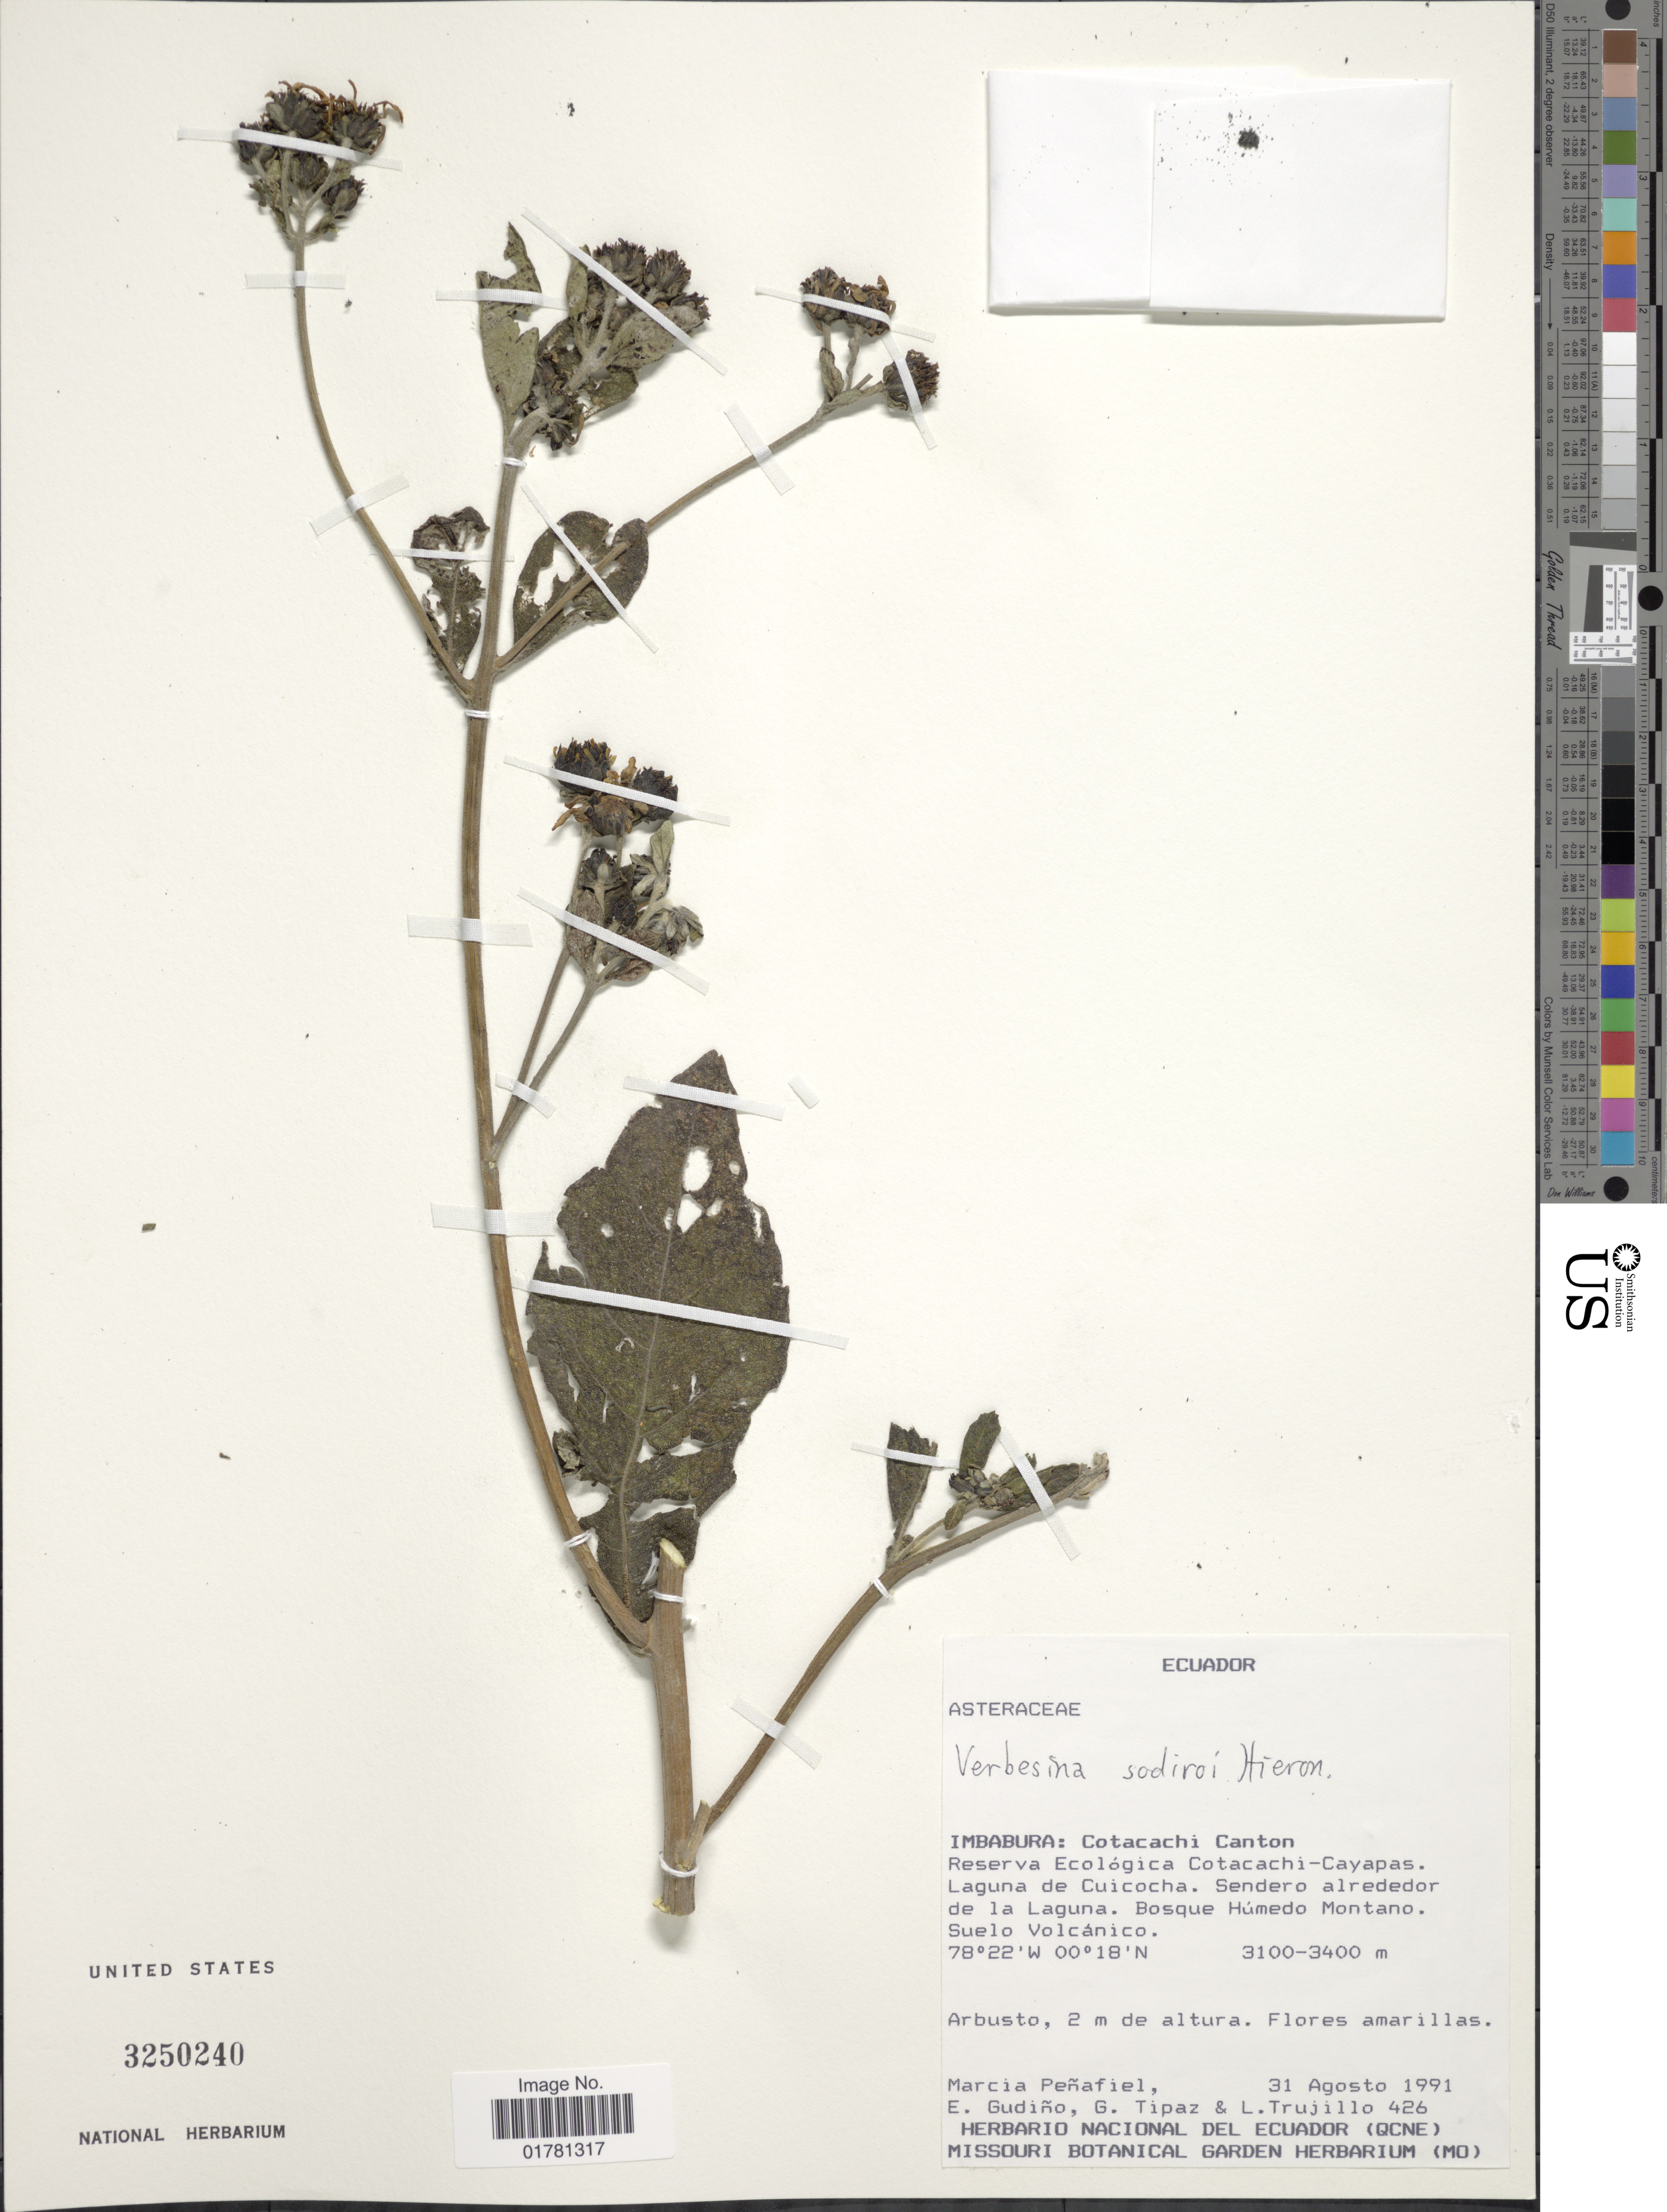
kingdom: Plantae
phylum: Tracheophyta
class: Magnoliopsida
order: Asterales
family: Asteraceae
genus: Verbesina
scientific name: Verbesina sodiroi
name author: Hieron.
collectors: M. Penafiel, E. Gudiño, G. Tipaz & L. Trujillo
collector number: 426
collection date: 1991-08-31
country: Ecuador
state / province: Imbabura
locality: Cotacachi Canton, Reserva Ecológica Cotacachi-Cayapas. Laguna de Cuicocha. Sendero alrededor de la Laguna. Bosque Húmedo Montano Suelo Volcánico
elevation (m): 3100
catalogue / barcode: US 3250240